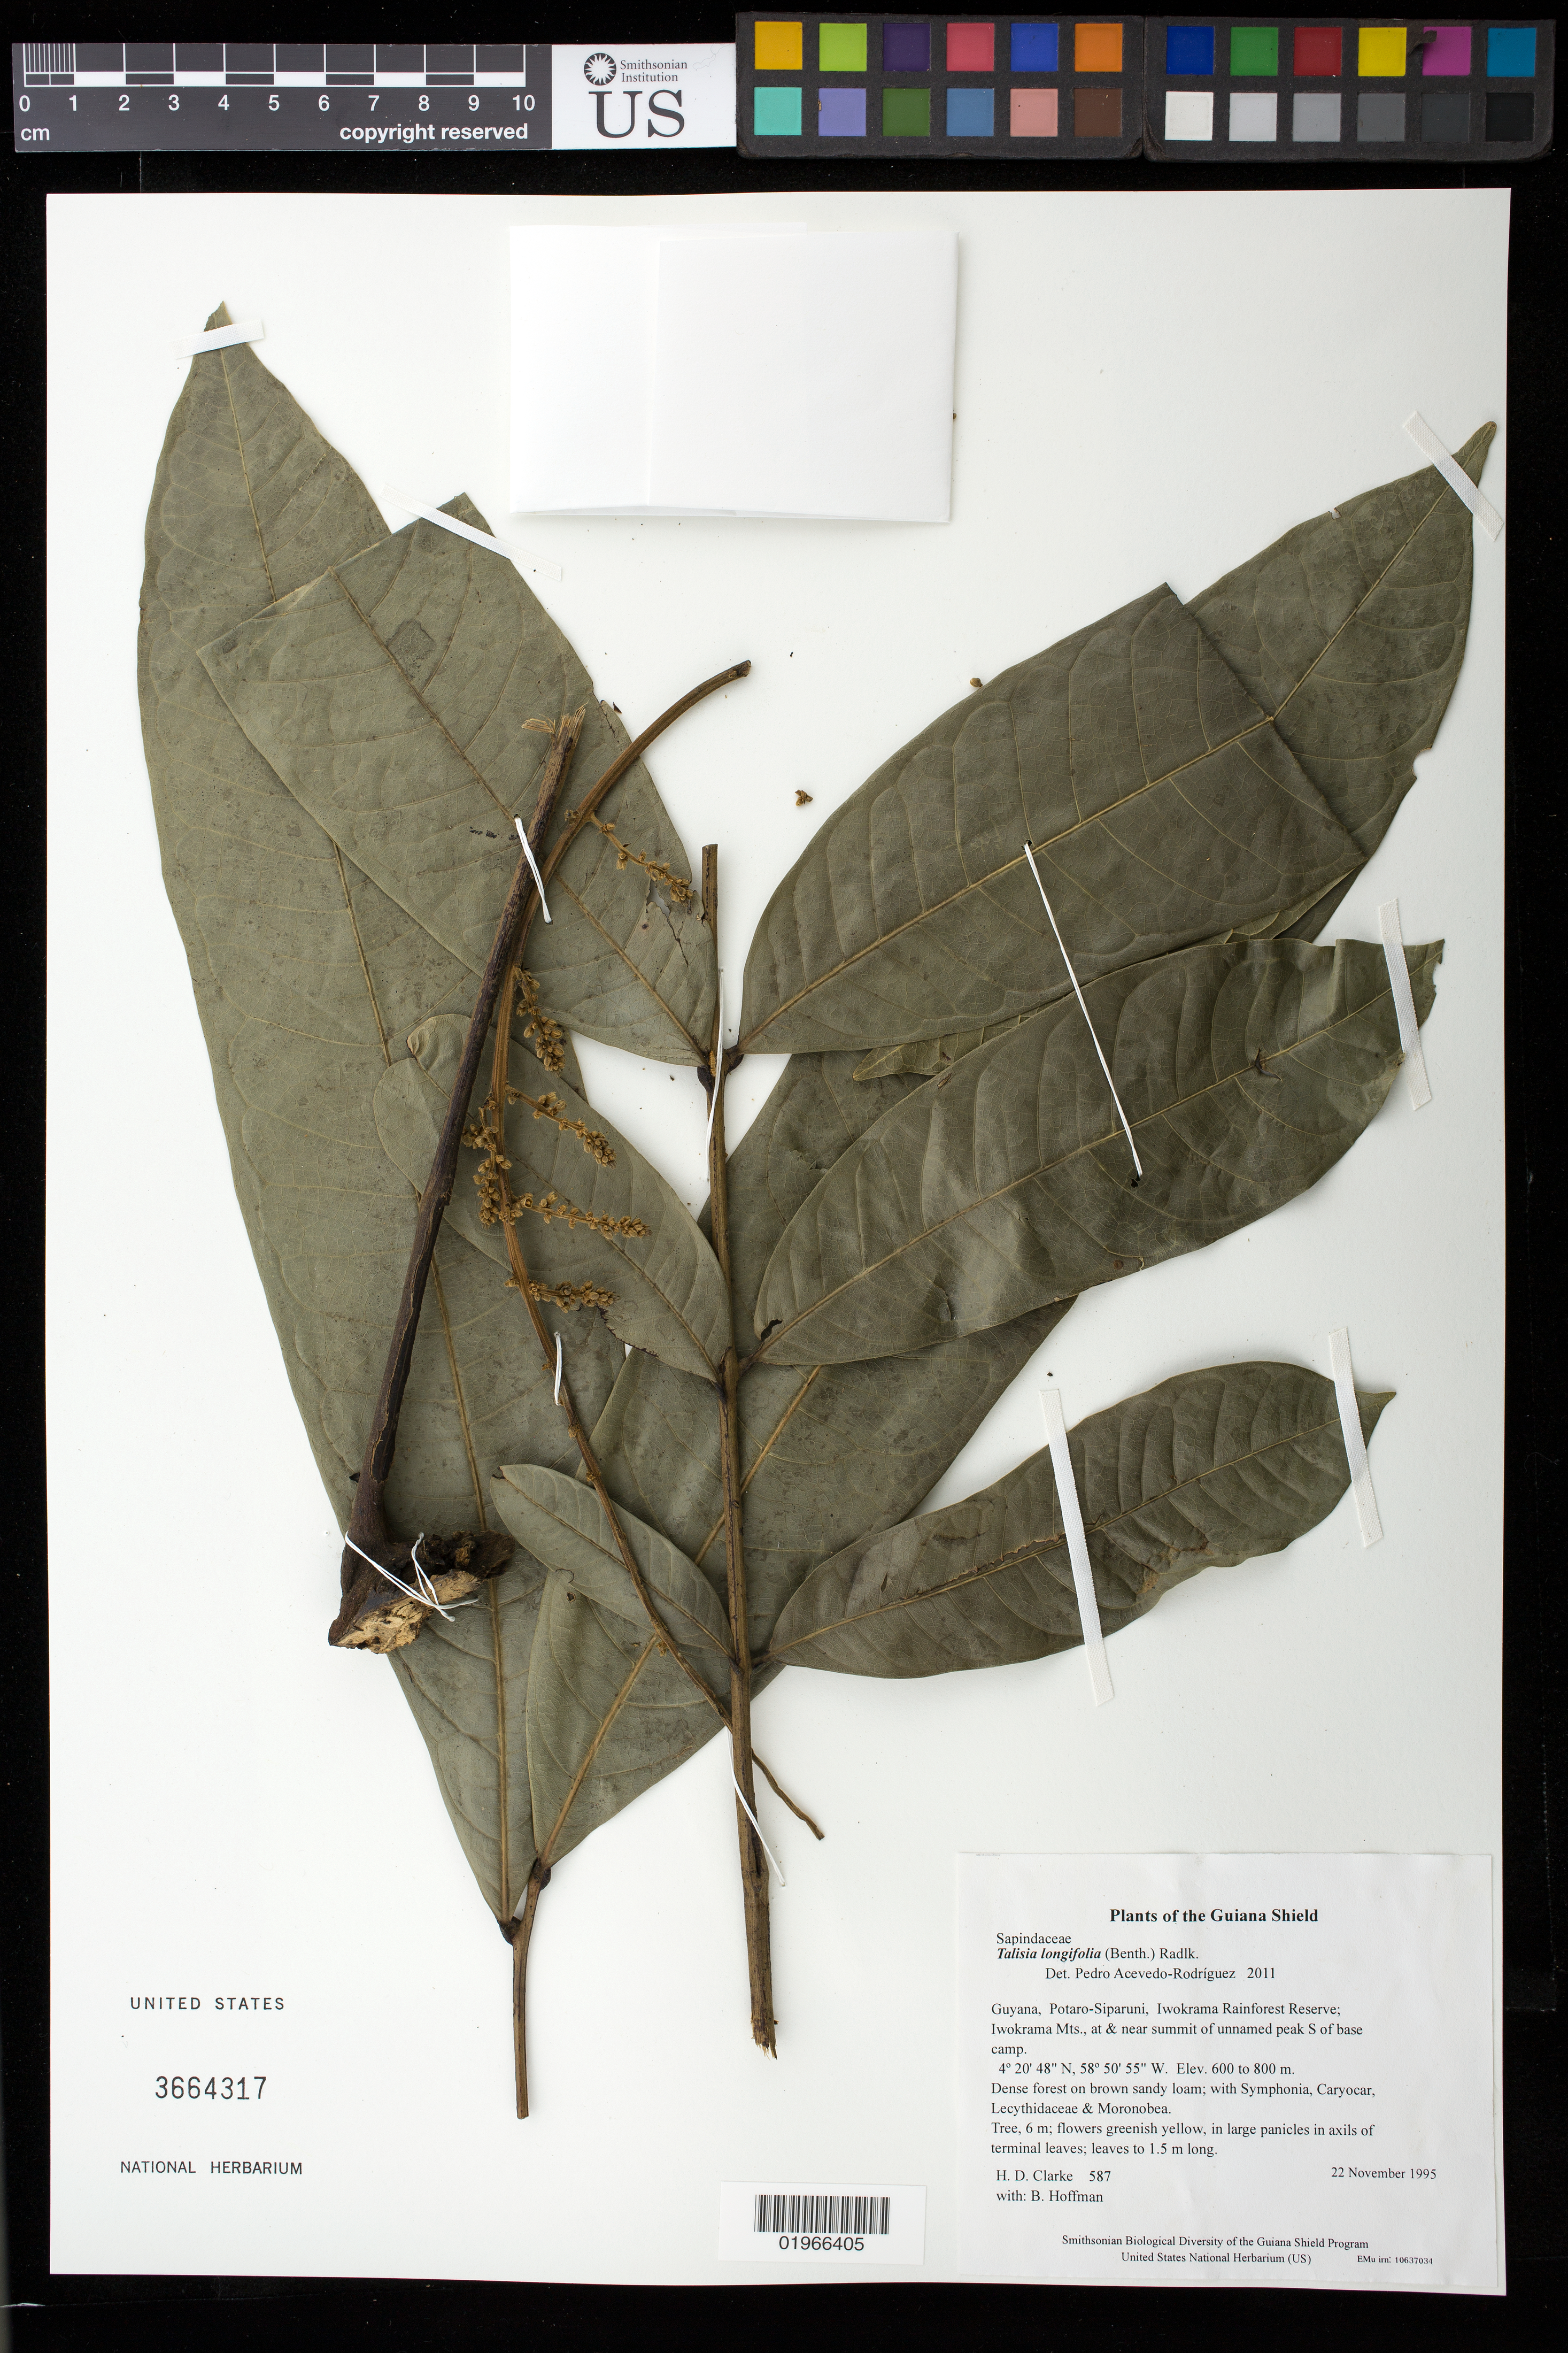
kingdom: Plantae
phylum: Tracheophyta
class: Magnoliopsida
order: Sapindales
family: Sapindaceae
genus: Talisia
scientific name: Talisia longifolia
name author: (Benth.) Radlk.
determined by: Acevedo-Rodríguez, P., (BOT), Smithsonian Institution - National Museum of Natural History (UNITED STATES)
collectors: H. D. Clarke & B. Hoffman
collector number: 587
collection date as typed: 22 November 1995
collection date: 1995-11-22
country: Guyana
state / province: Potaro-Siparuni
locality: Iwokrama Rainforest Reserve; Iwokrama Mts., at & near summit of unnamed peak S of base camp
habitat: Dense forest on brown sandy loam; with Symphonia, Caryocar, Lecythidaceae & Moronobea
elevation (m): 600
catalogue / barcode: US 3664317